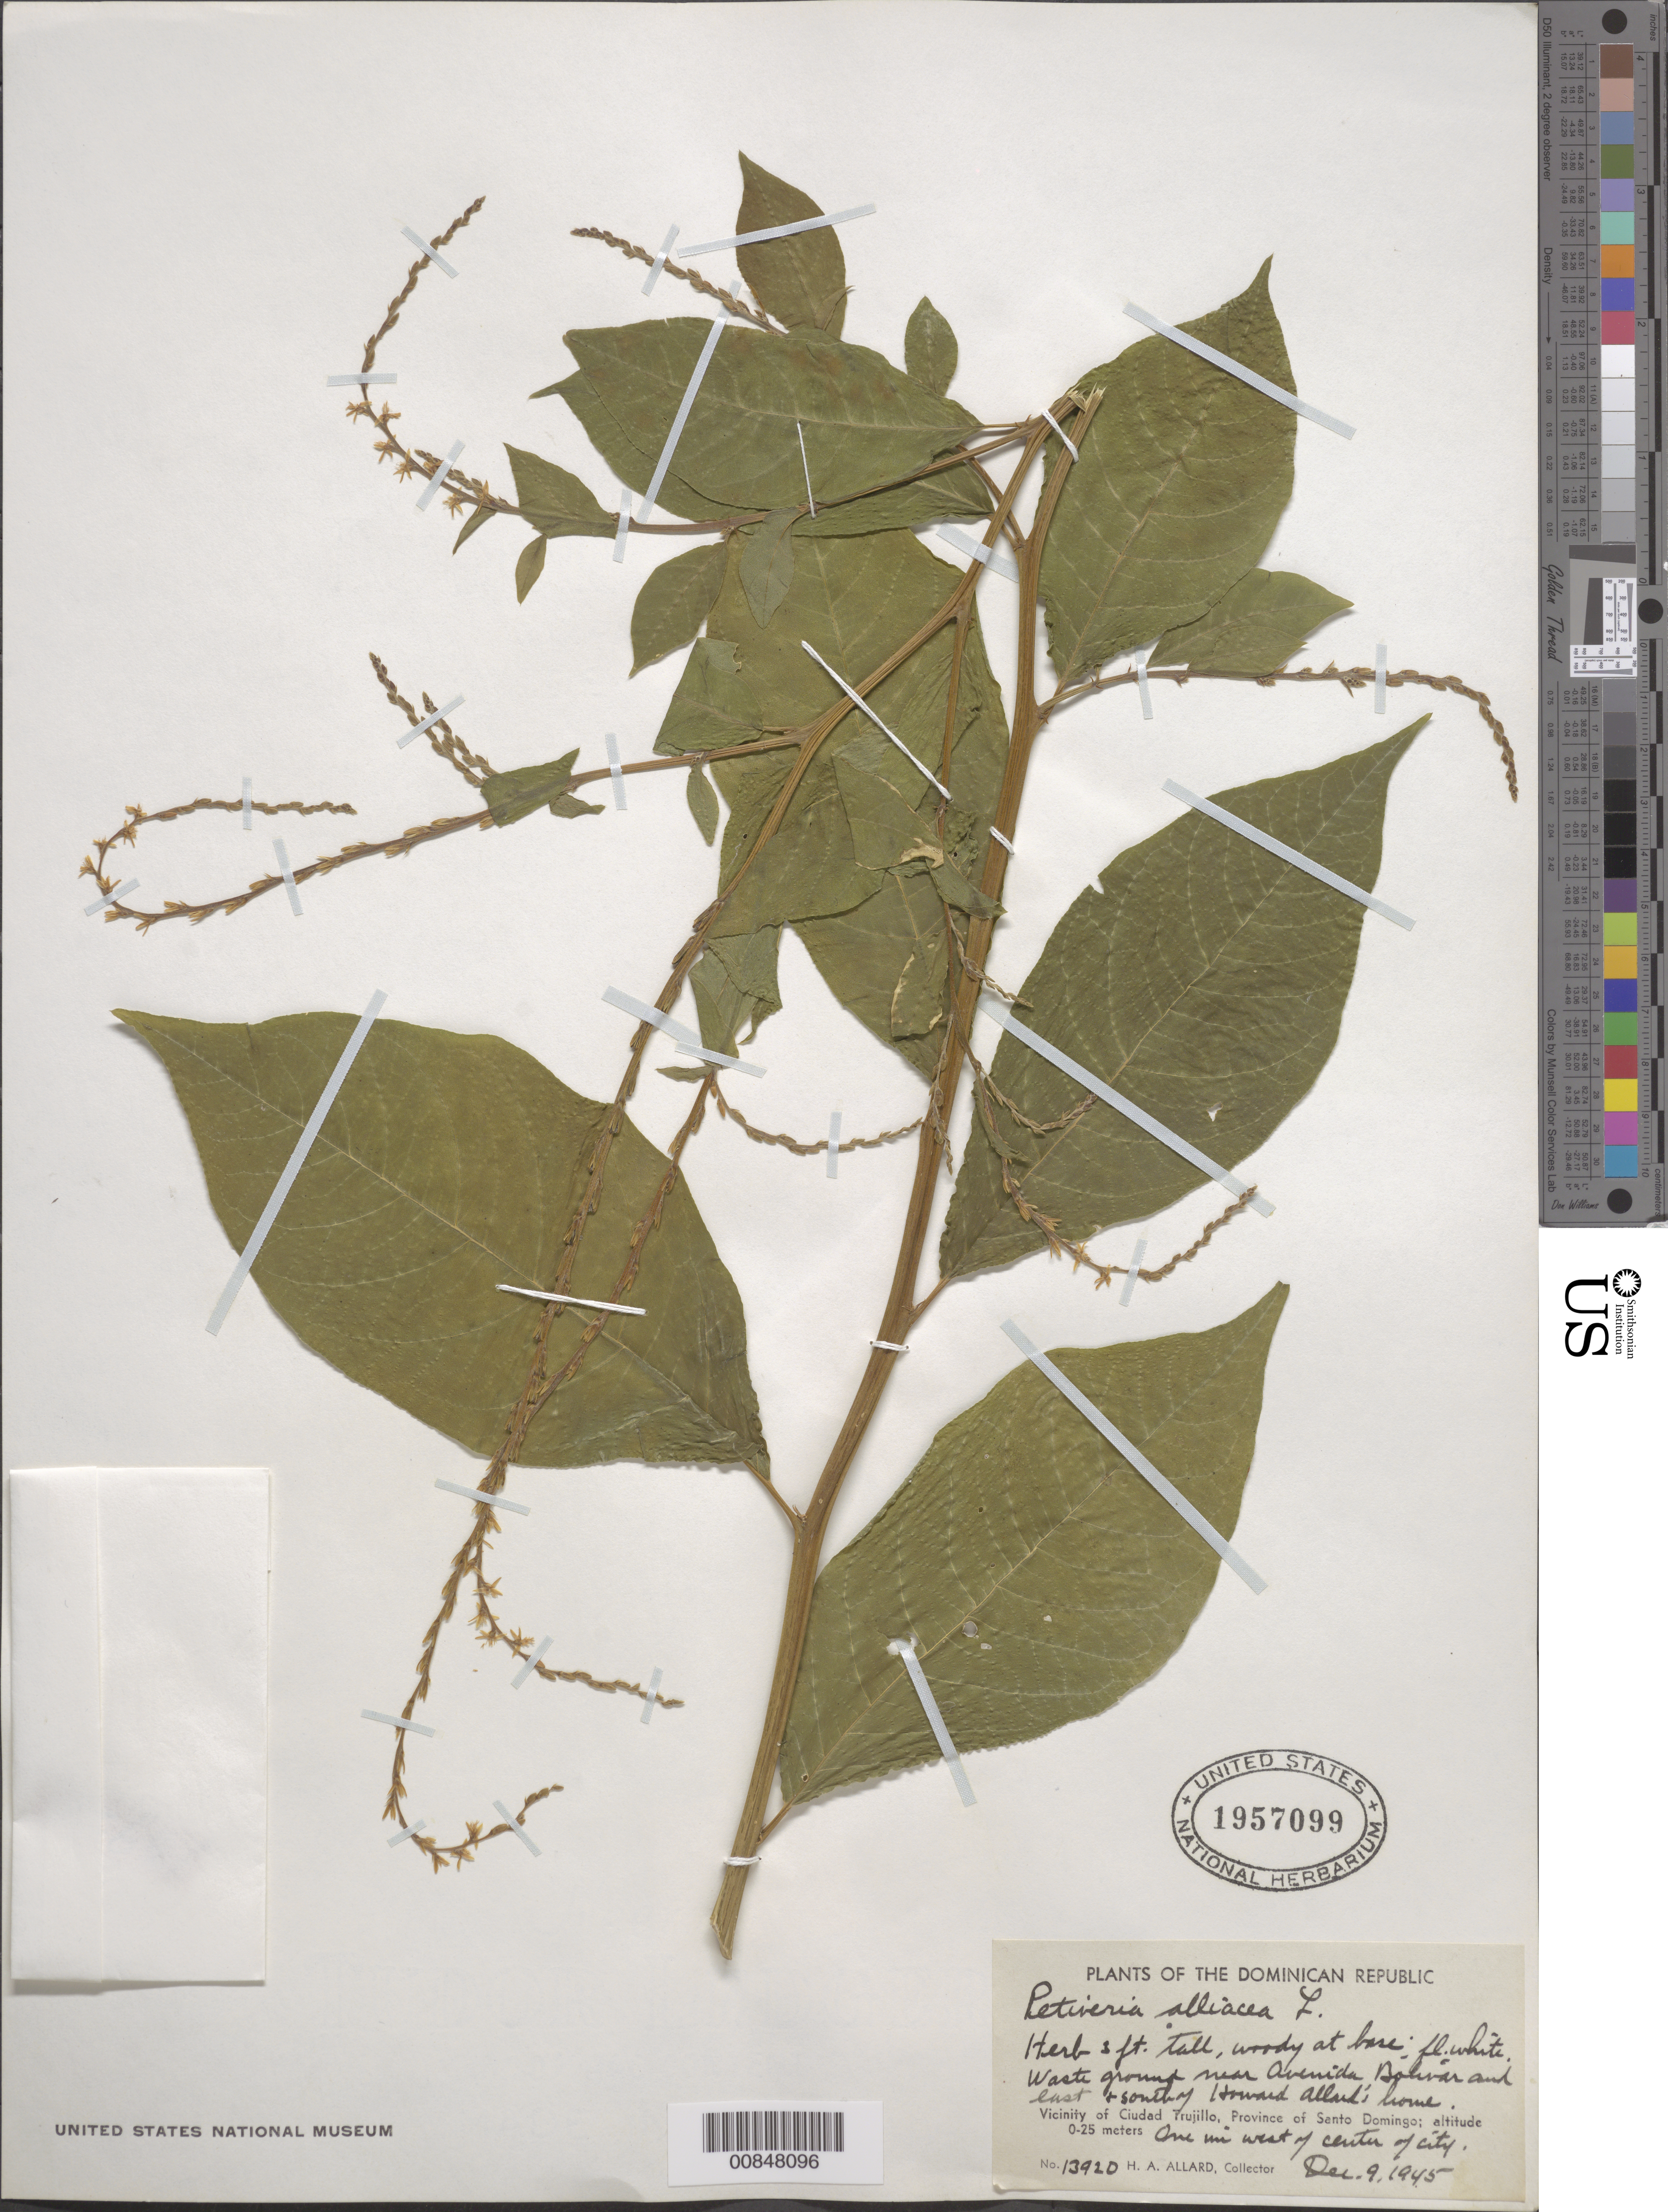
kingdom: Plantae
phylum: Tracheophyta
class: Magnoliopsida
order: Caryophyllales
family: Phytolaccaceae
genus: Petiveria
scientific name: Petiveria alliacea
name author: L.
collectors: H. A. Allard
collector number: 13920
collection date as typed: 09 Dec 1945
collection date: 1945-12-09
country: Dominican Republic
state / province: Distrito Nacional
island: Hispaniola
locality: Vicinity of Ciudad Trujillo, Province of Santo Domingo (obsolete). Near Avenida Bolivar and east and south of Howard Allard's home, 1 mi. W of center of city.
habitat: Waste ground.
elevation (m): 0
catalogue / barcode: US 1957099